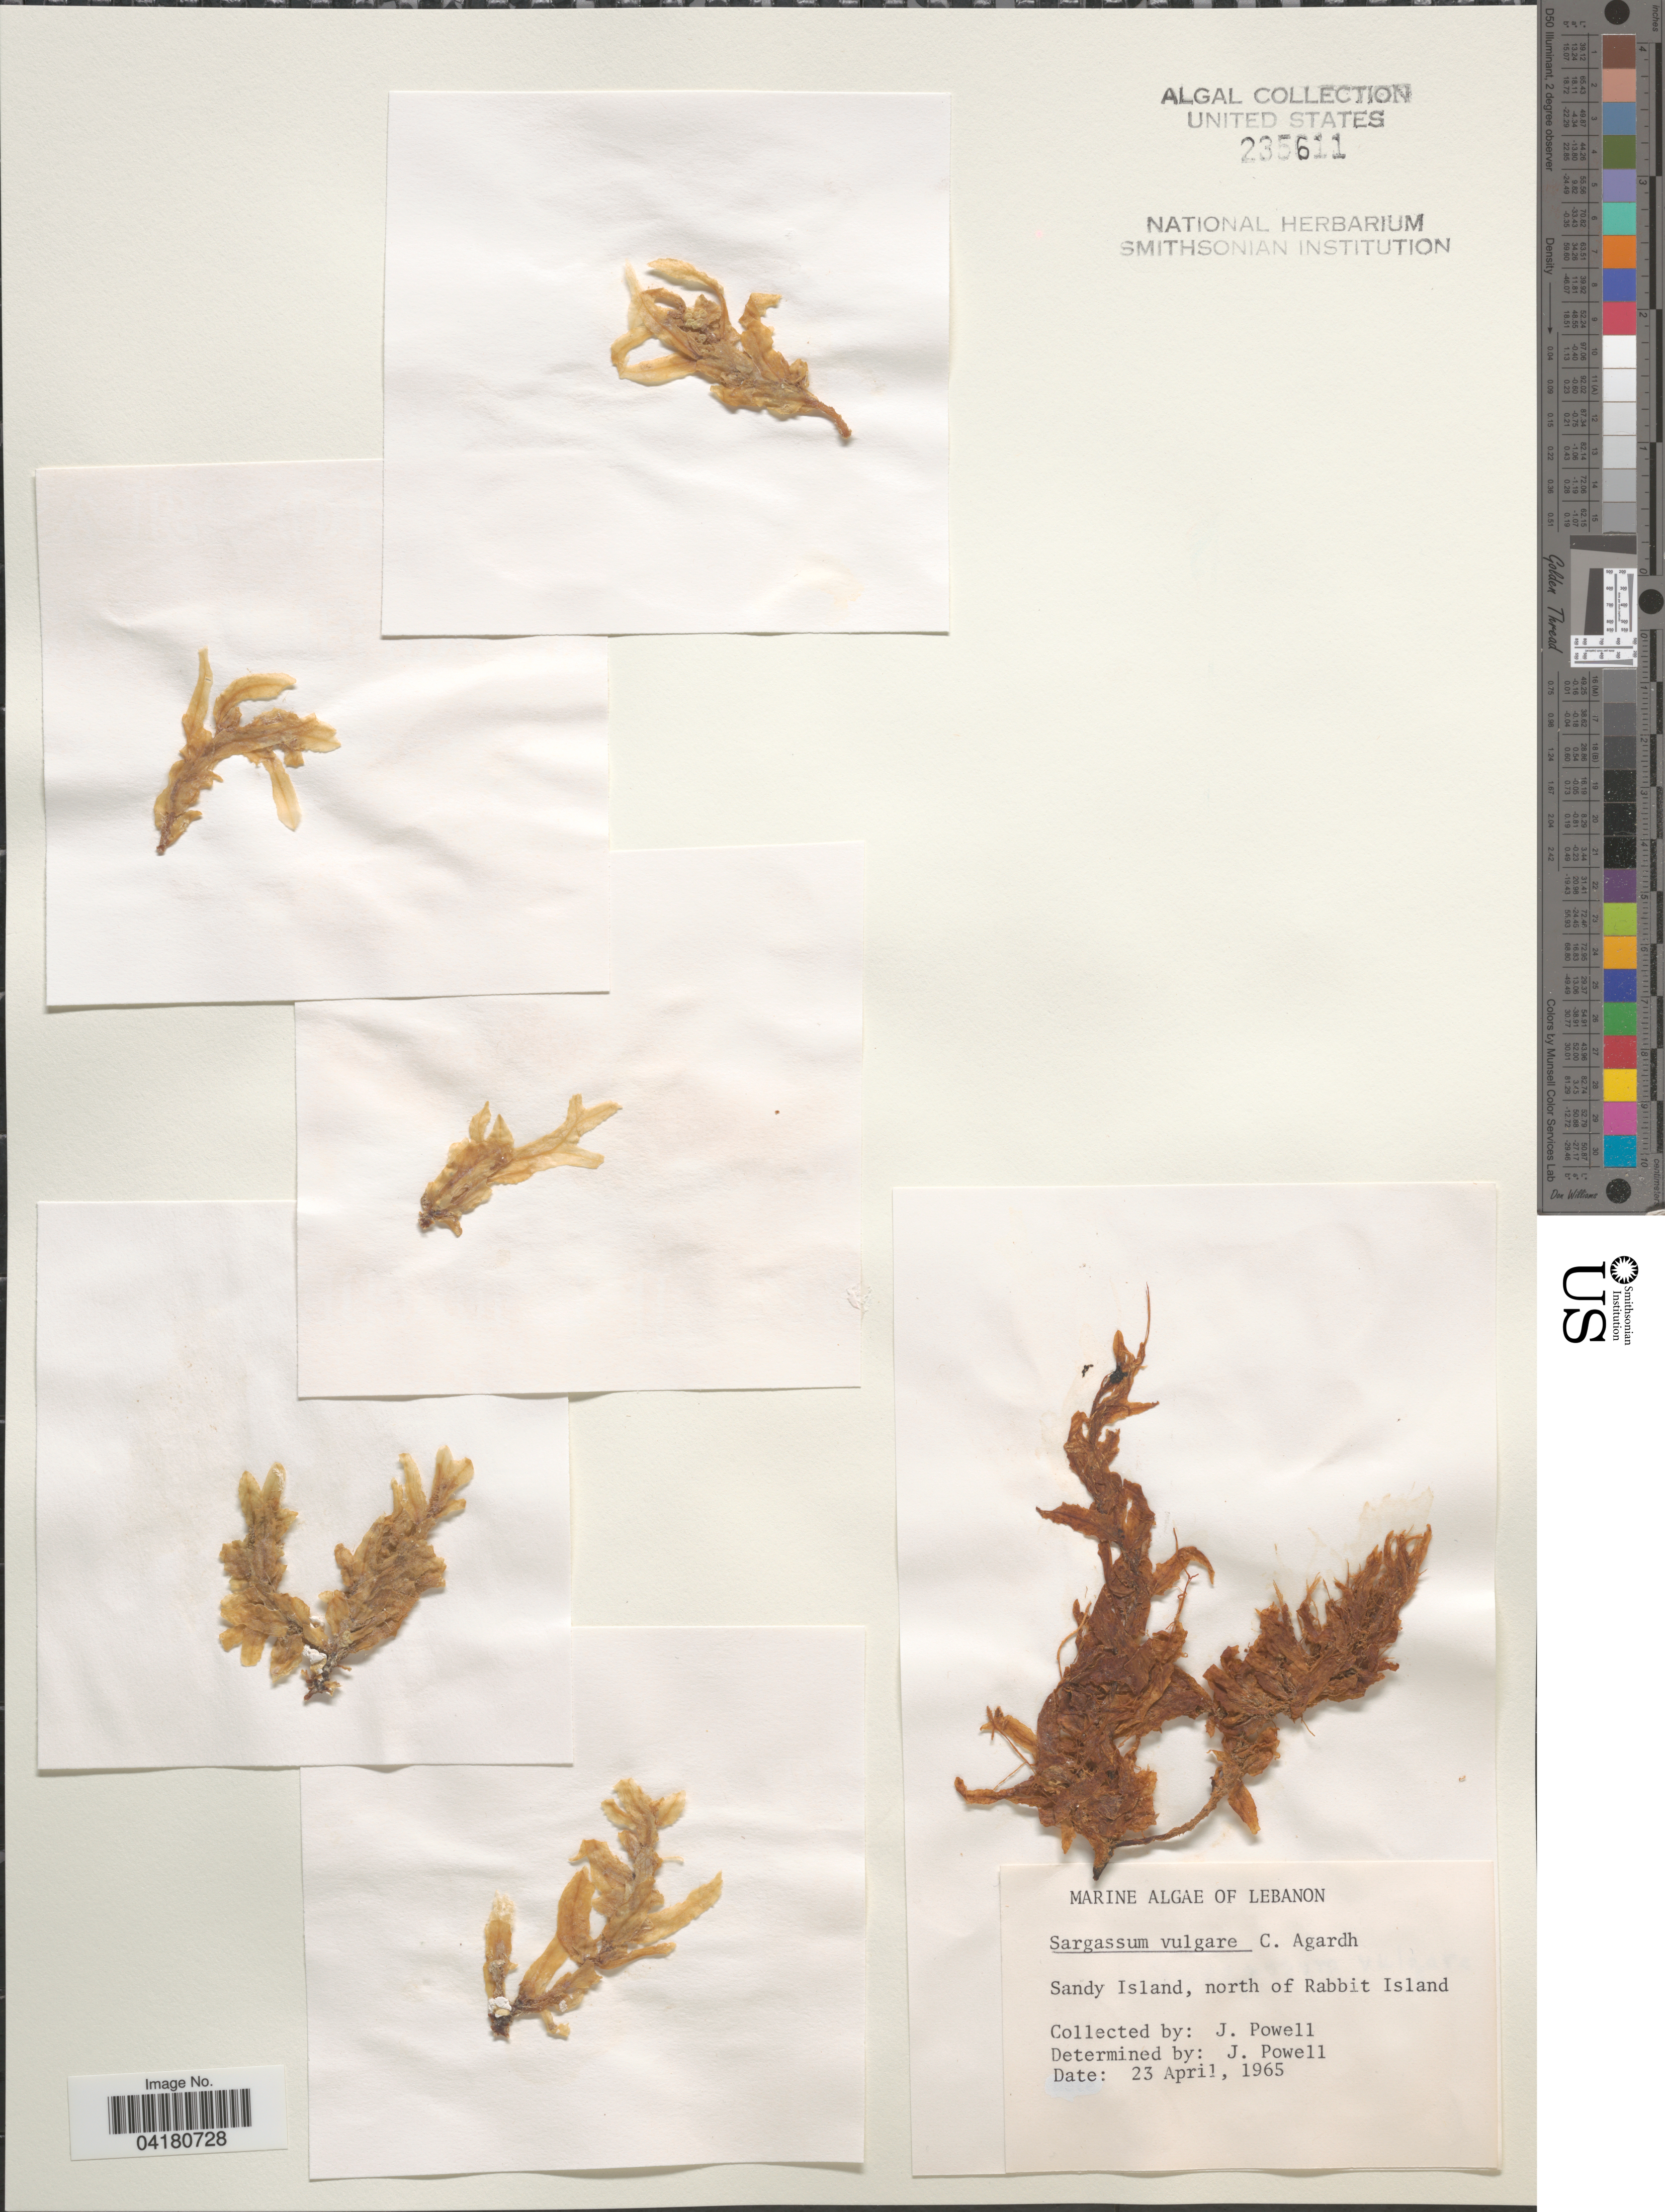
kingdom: Chromista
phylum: Ochrophyta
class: Phaeophyceae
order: Fucales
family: Sargassaceae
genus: Sargassum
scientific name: Sargassum vulgare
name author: C. Agardh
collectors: J. Powell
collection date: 1965-04-23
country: Lebanon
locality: Sandy Island, north of Rabbit Island.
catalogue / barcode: US 235611